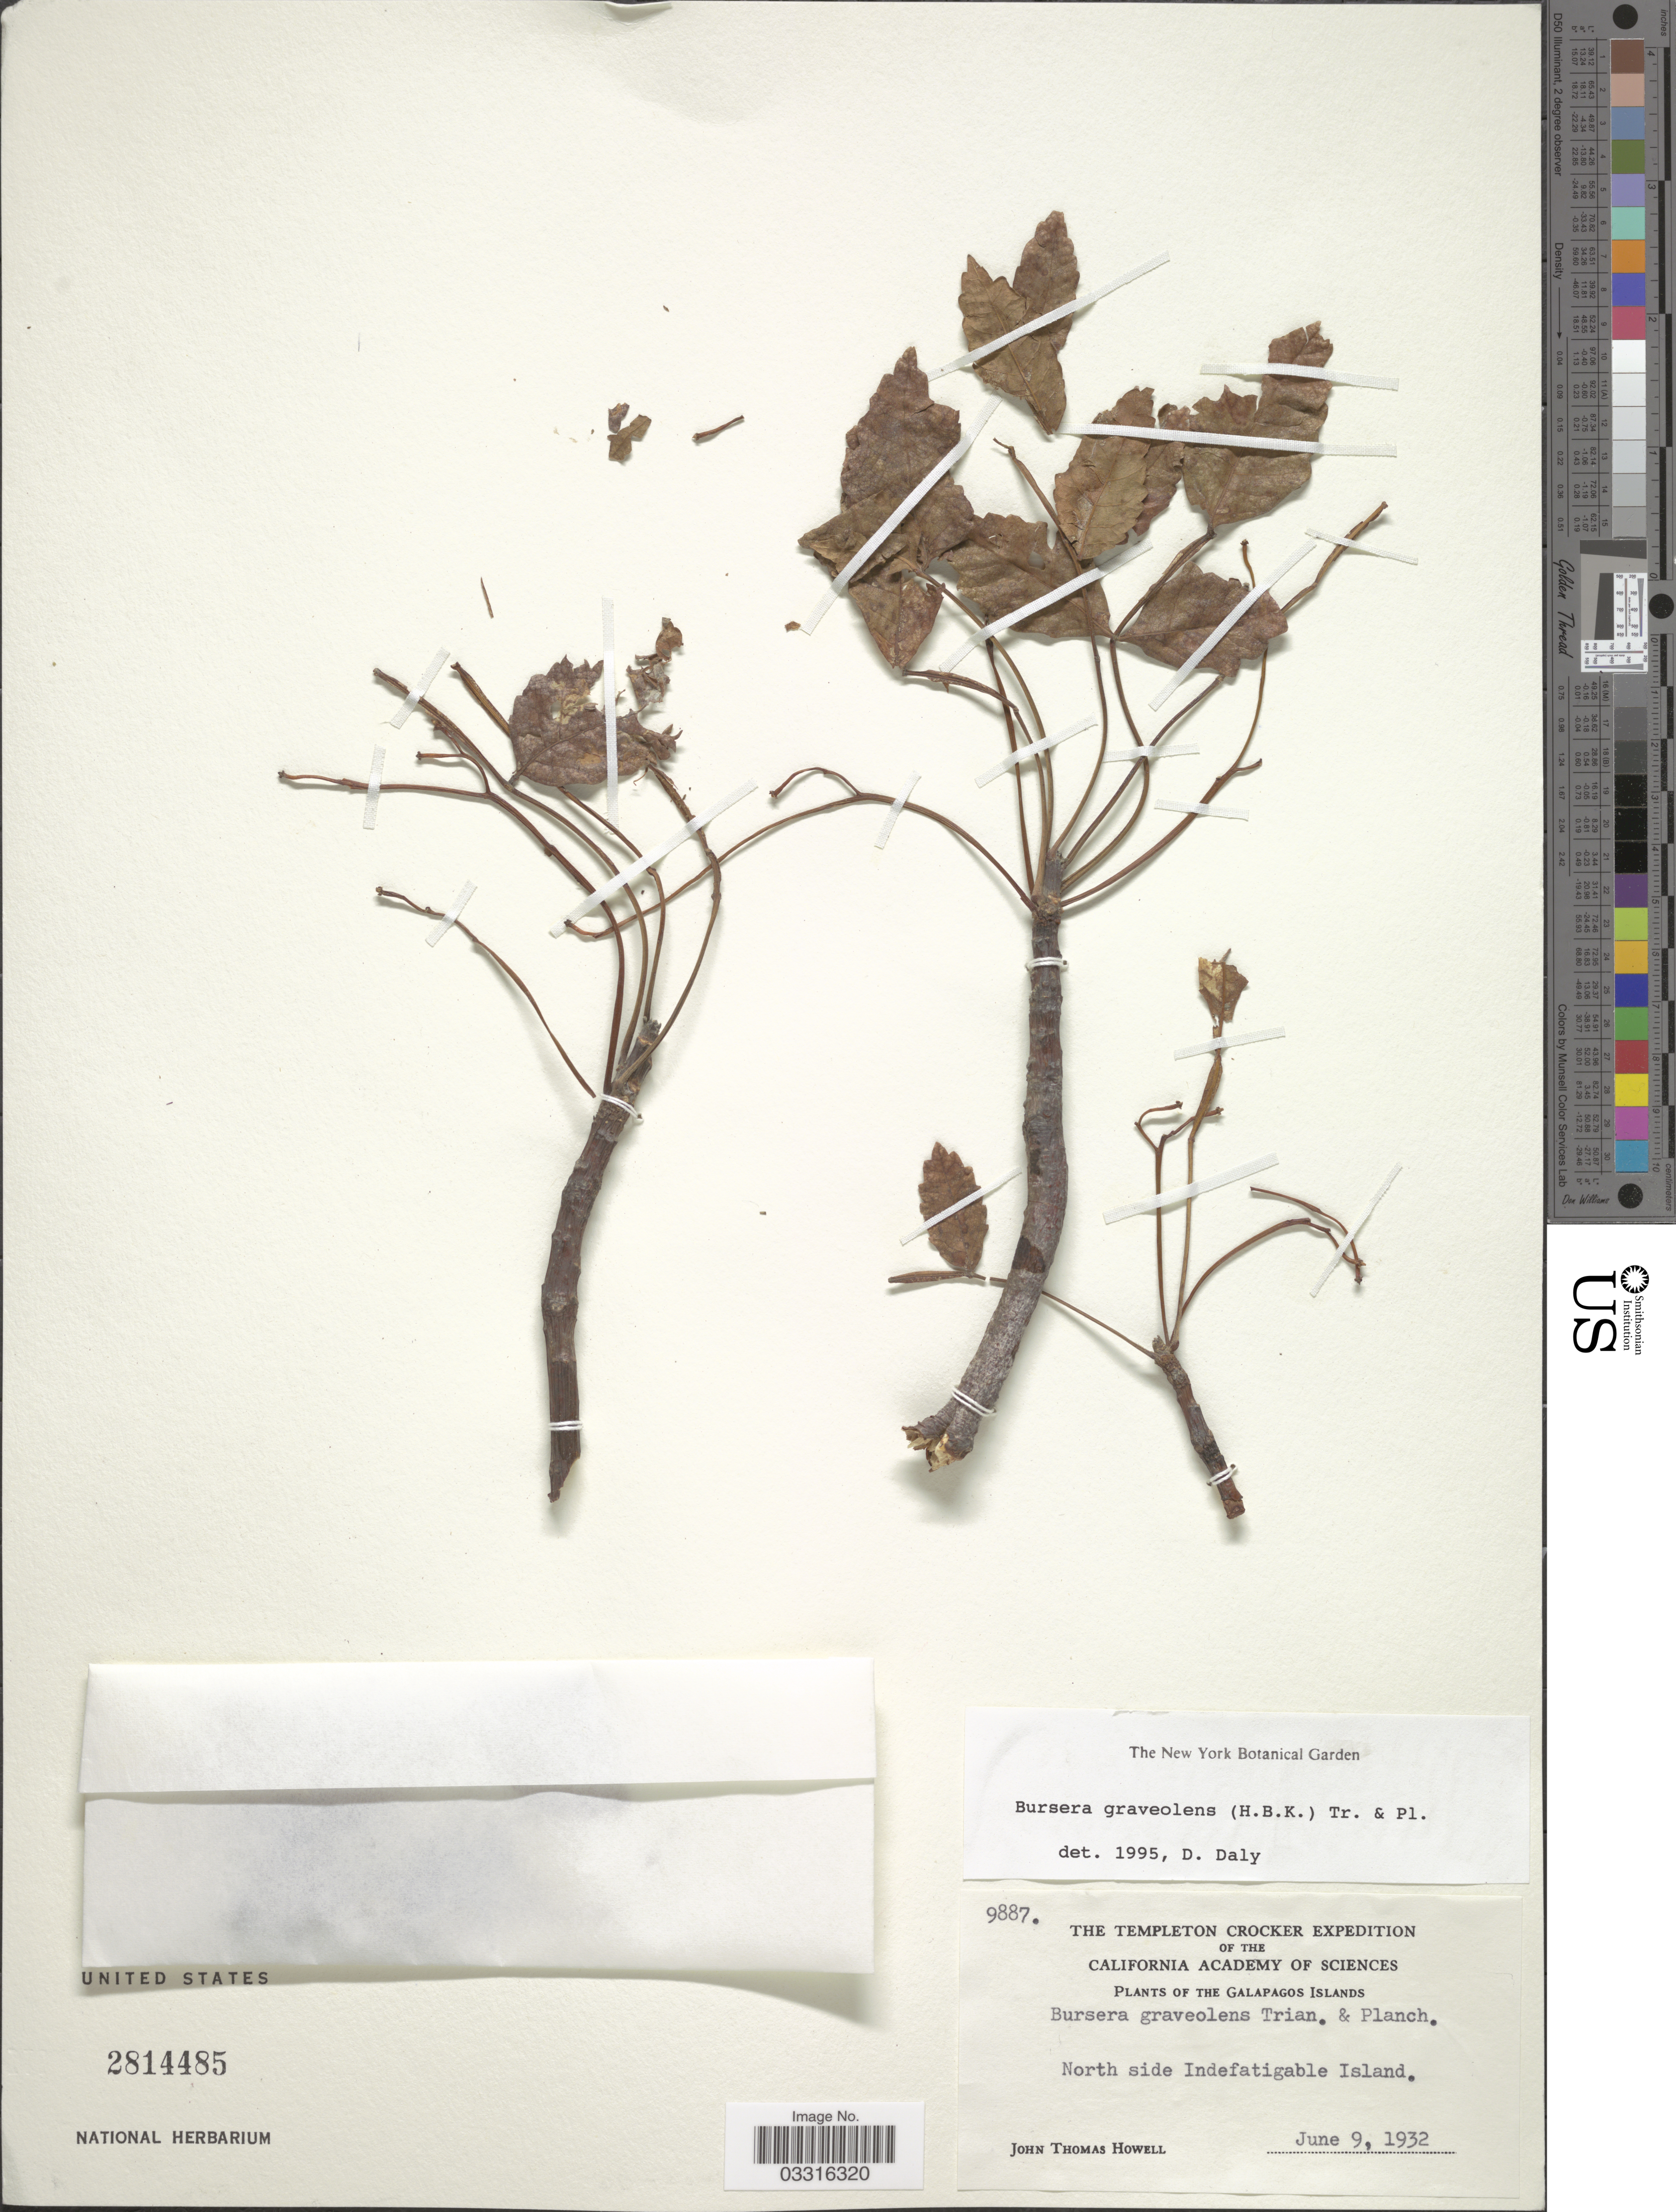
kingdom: Plantae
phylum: Tracheophyta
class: Magnoliopsida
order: Sapindales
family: Burseraceae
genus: Bursera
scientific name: Bursera graveolens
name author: (Kunth) Triana & Planch.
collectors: J. T. Howell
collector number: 9887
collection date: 1932-06-09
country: Ecuador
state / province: Colón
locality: The Galapagos Islands, North side Indefatigable Island.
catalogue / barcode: US 2814485